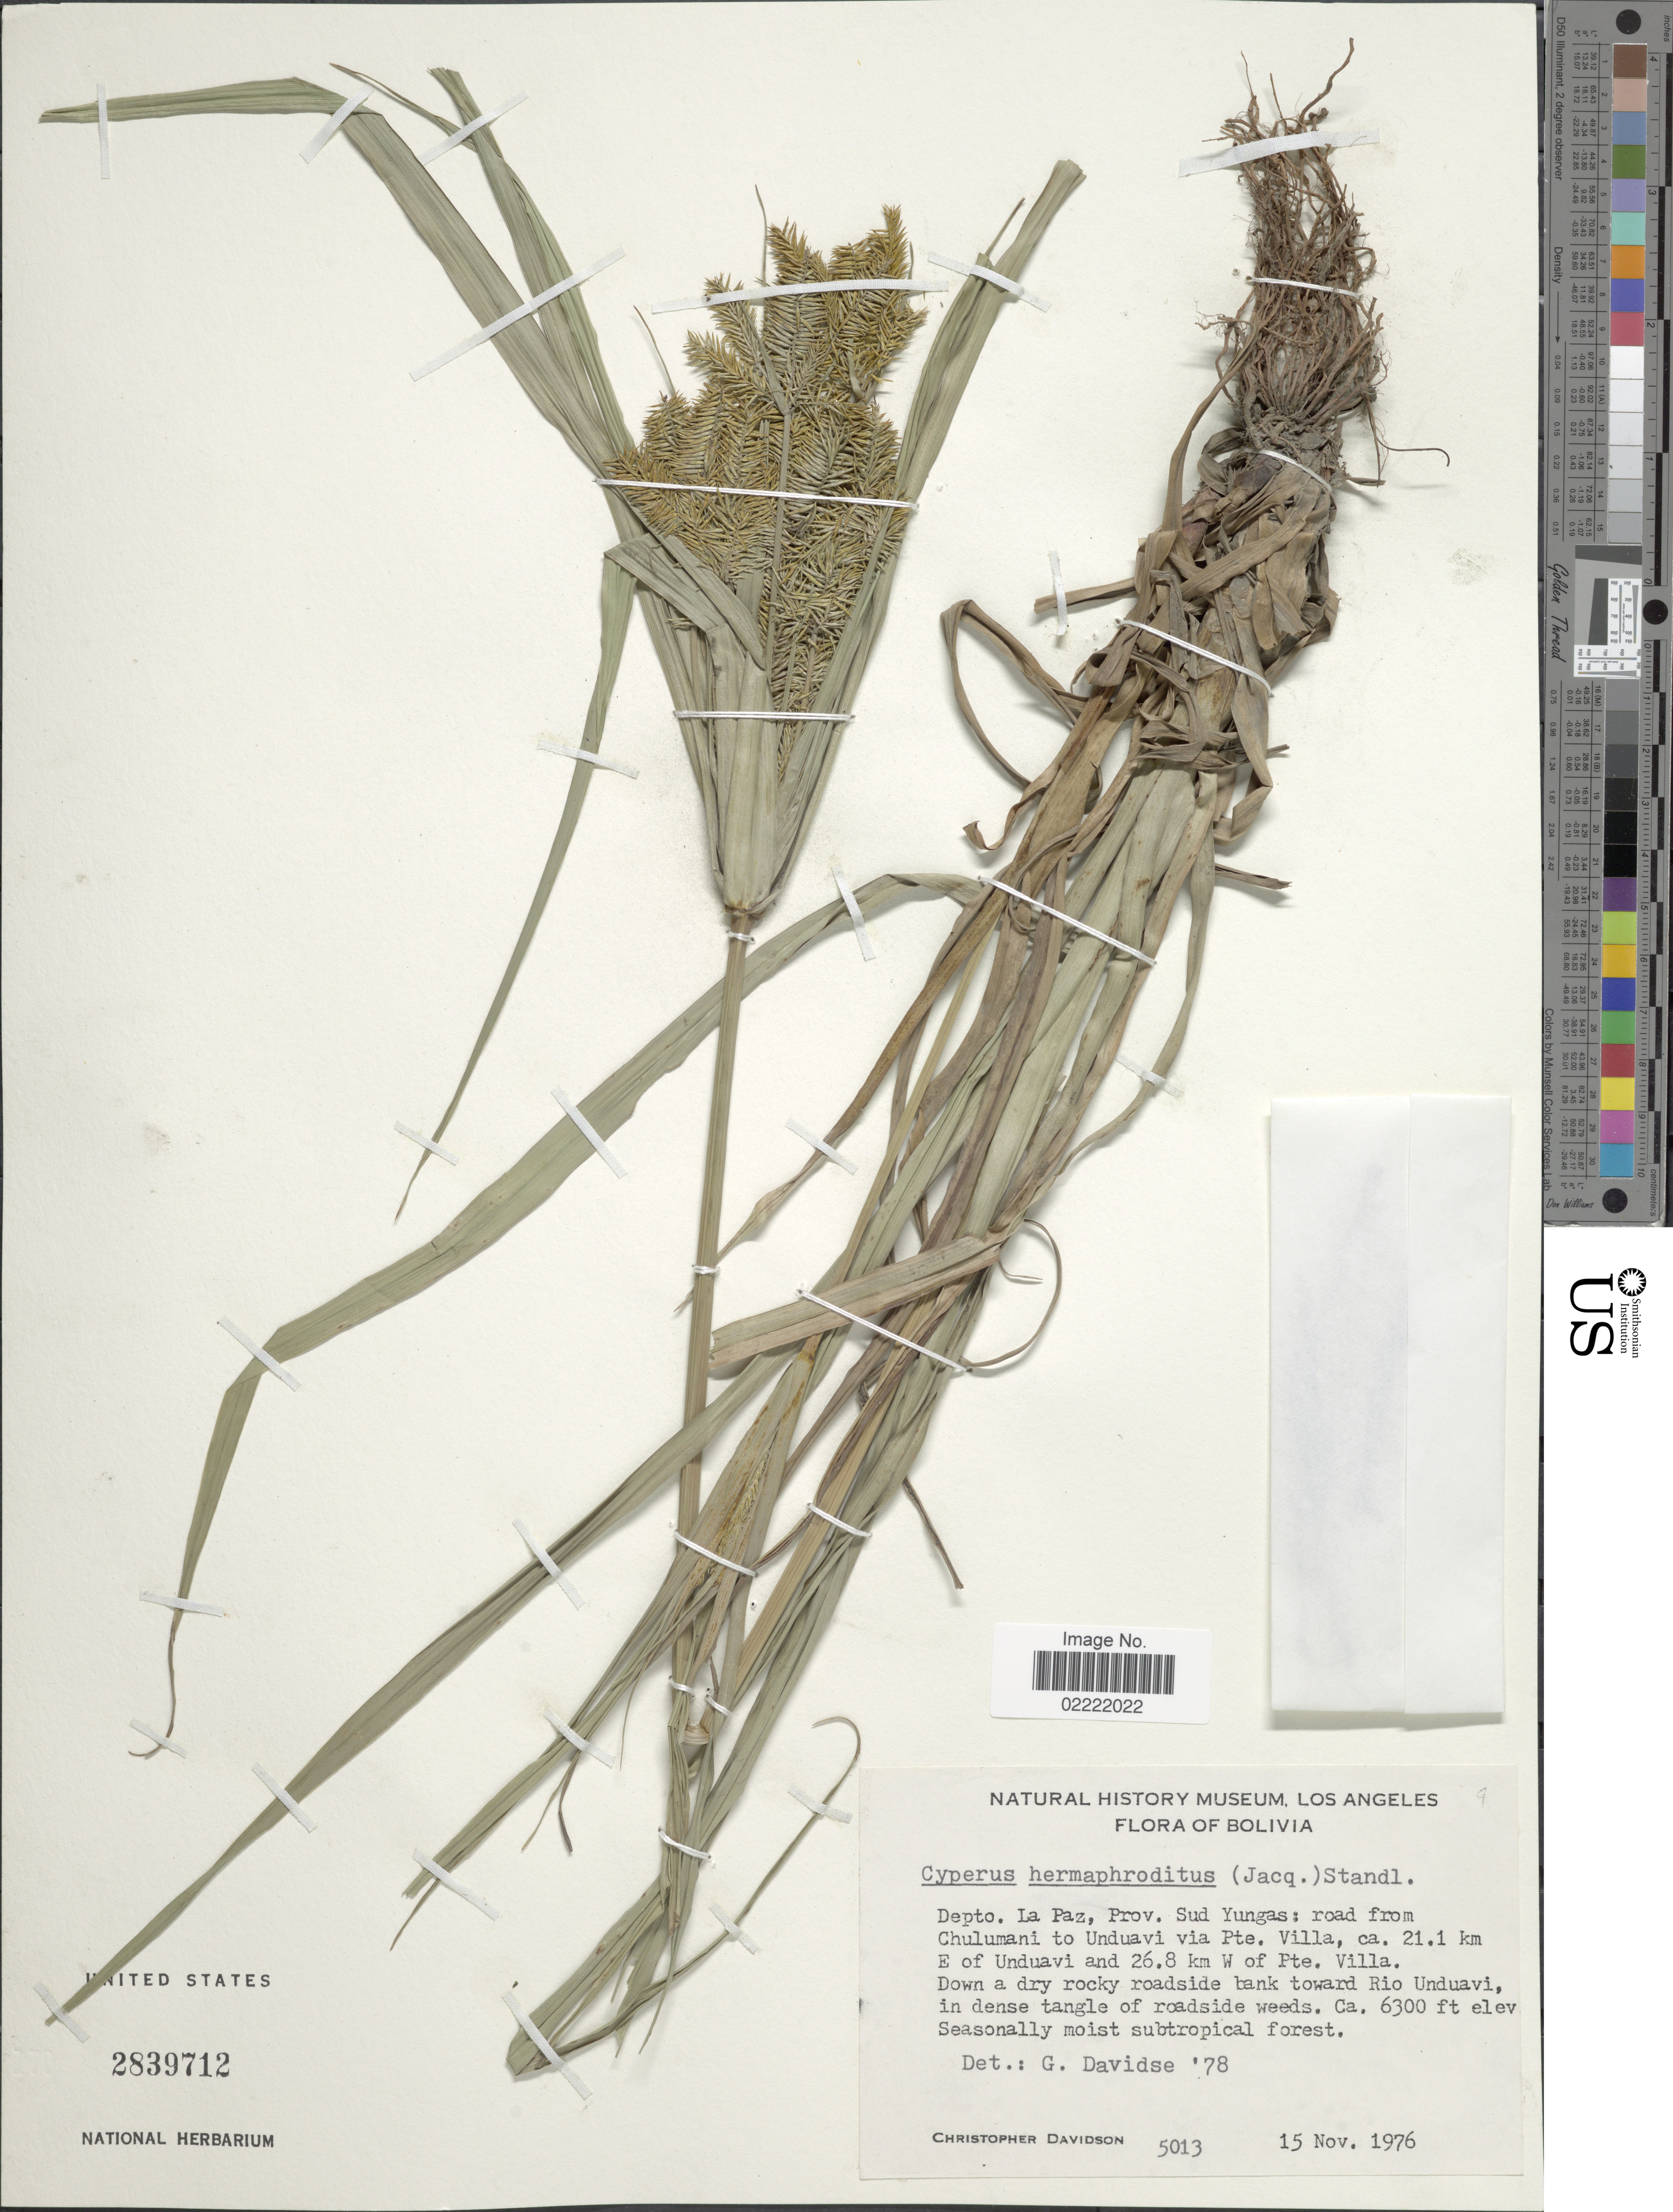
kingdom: Plantae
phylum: Tracheophyta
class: Liliopsida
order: Poales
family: Cyperaceae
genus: Cyperus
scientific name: Cyperus hermaphroditus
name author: (Jacq.) Standl.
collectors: C. Davidson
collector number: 5013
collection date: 1976-11-15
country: Bolivia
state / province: La Paz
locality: Prov. Sud Yungas: road from Chulumani to Unduavi via Pte. Villa, ca. 21.1 km E of Unduavi and 26.8 km W. of Pte. Villa, down a dry rocky roadside bank toward Rio Unduavi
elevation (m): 1920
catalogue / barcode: US 2839712